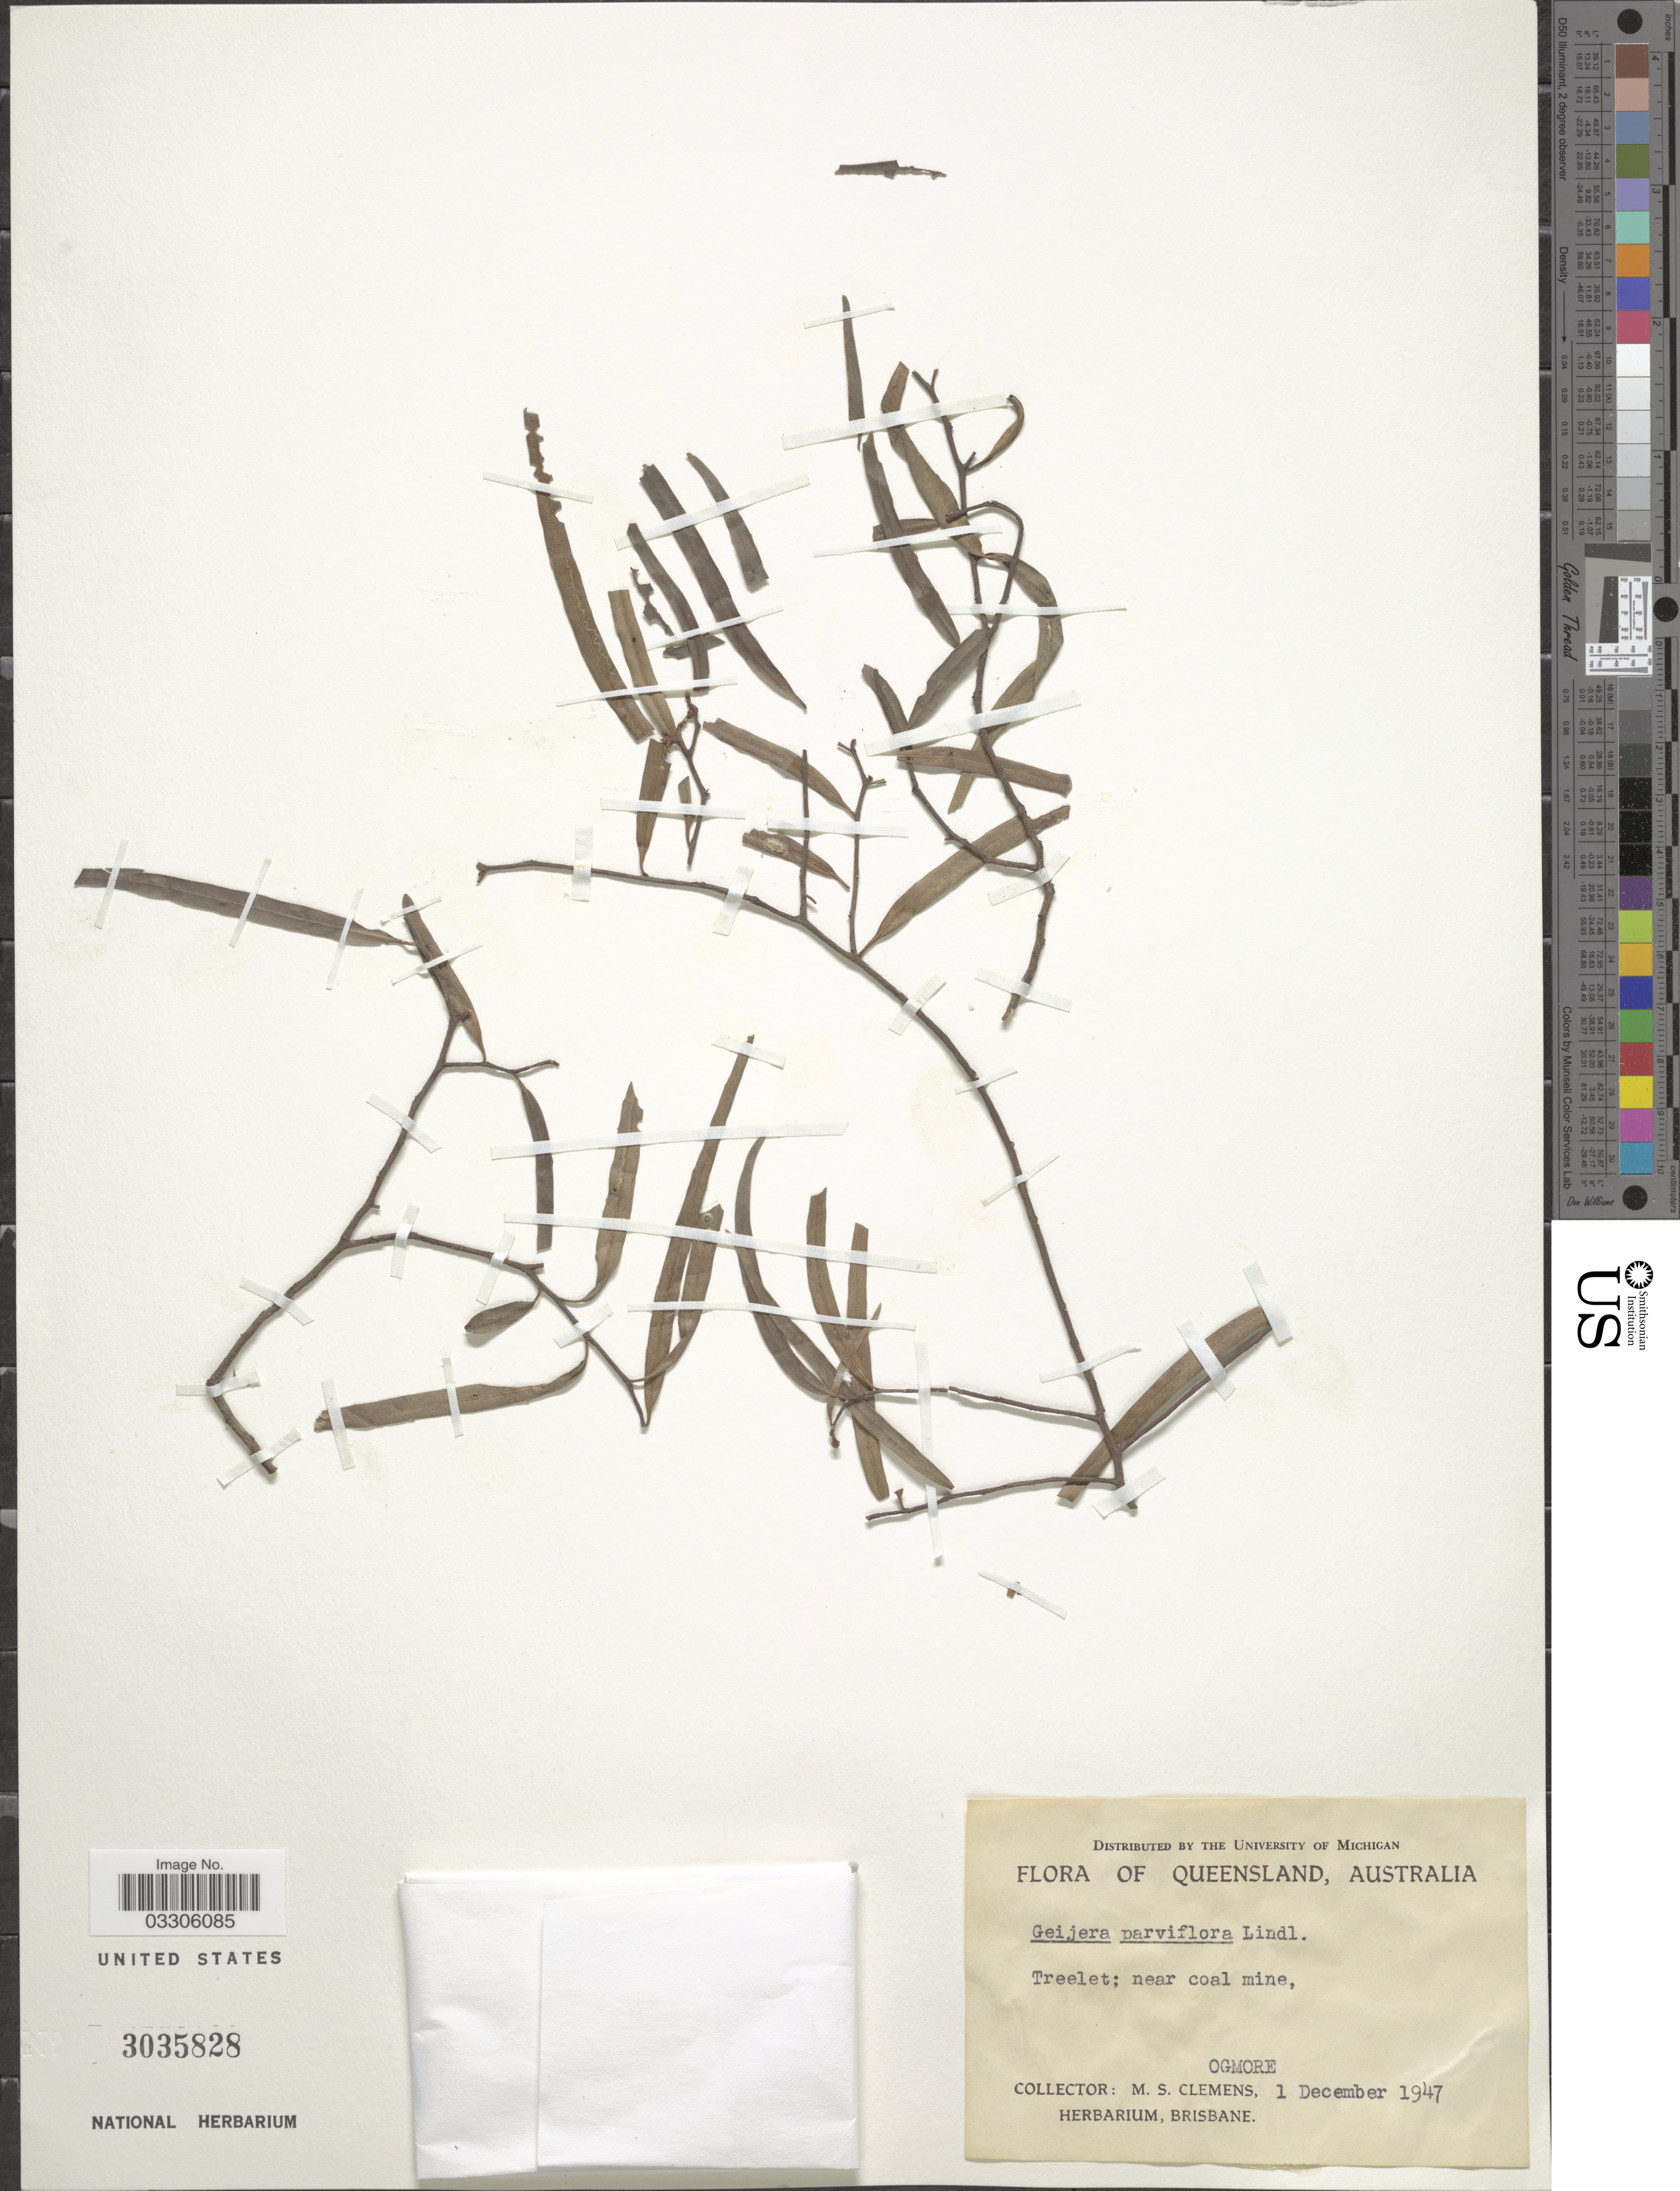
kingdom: Plantae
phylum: Tracheophyta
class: Magnoliopsida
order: Sapindales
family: Rutaceae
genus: Geijera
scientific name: Geijera parviflora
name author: Lindl.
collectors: M. S. Clemens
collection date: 1947-12-01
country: Australia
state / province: Queensland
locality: Near coal mine. Ogmore.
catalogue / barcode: US 3035828